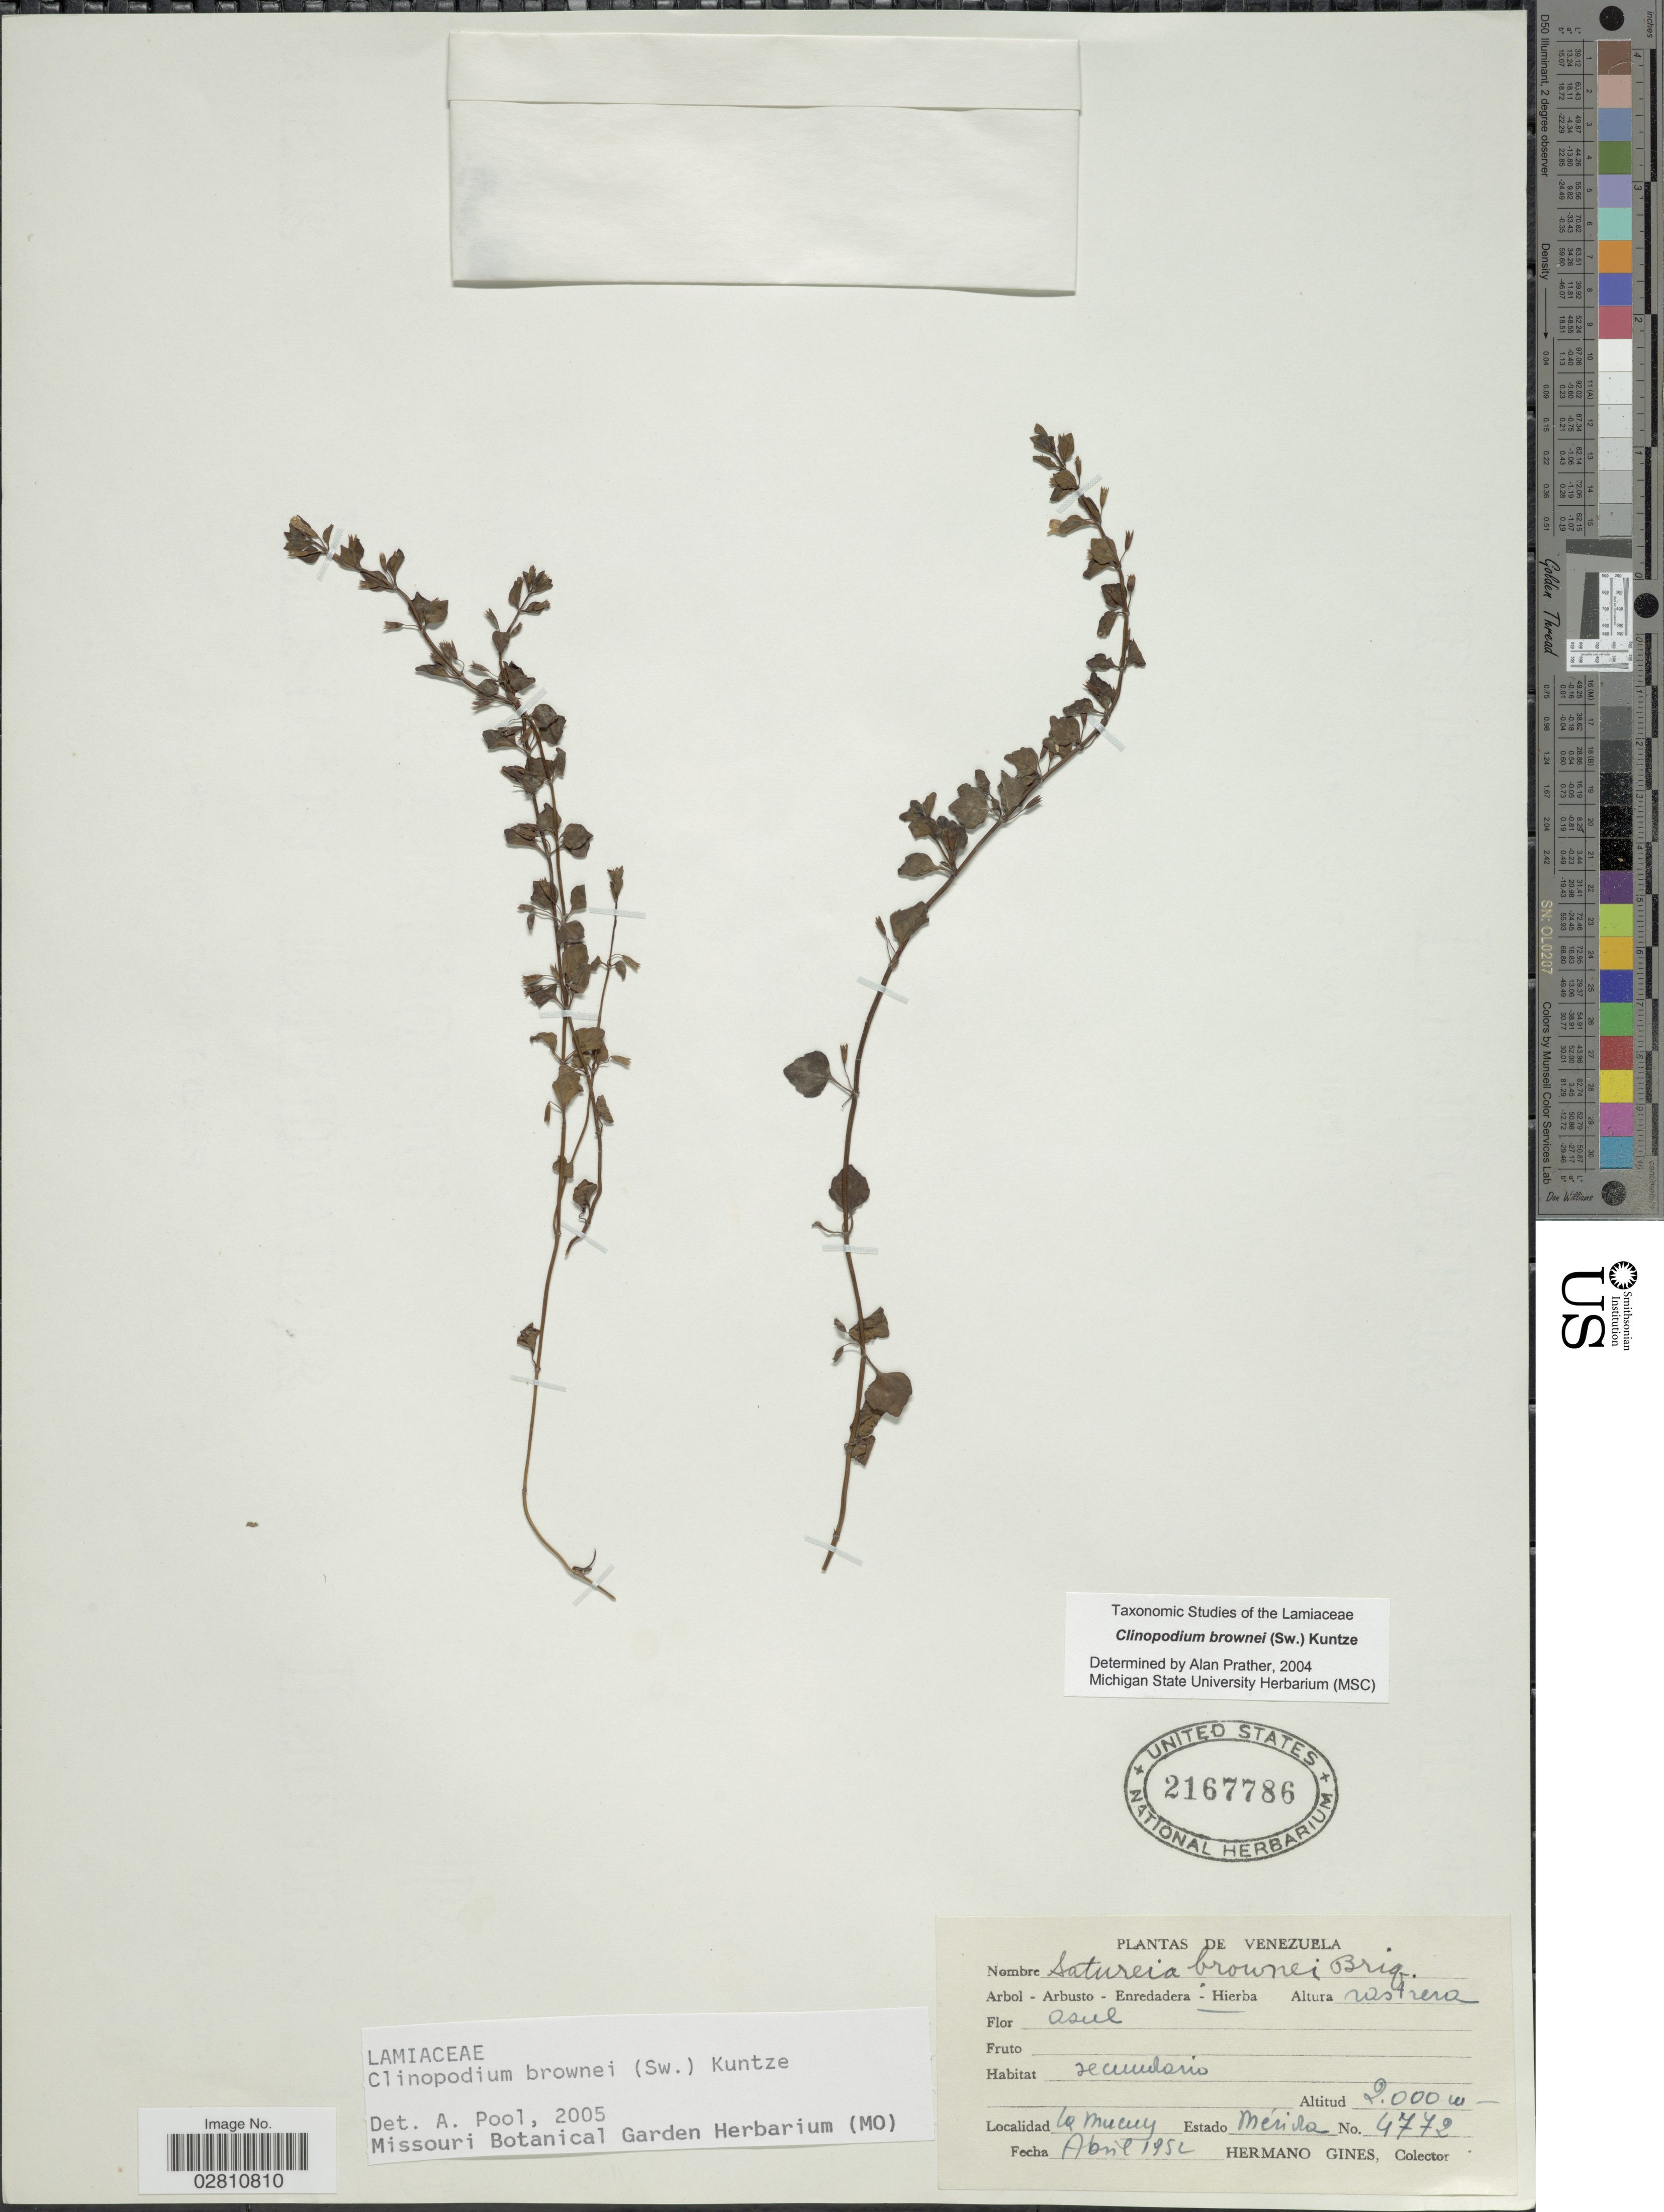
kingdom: Plantae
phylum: Tracheophyta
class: Magnoliopsida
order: Lamiales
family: Lamiaceae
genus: Clinopodium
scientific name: Clinopodium brownei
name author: (Sw.) Kuntze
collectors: Bro. Gines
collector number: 4772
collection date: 1952-04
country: Venezuela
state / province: Mérida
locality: La Mucuy.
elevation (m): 2000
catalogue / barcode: US 2167786